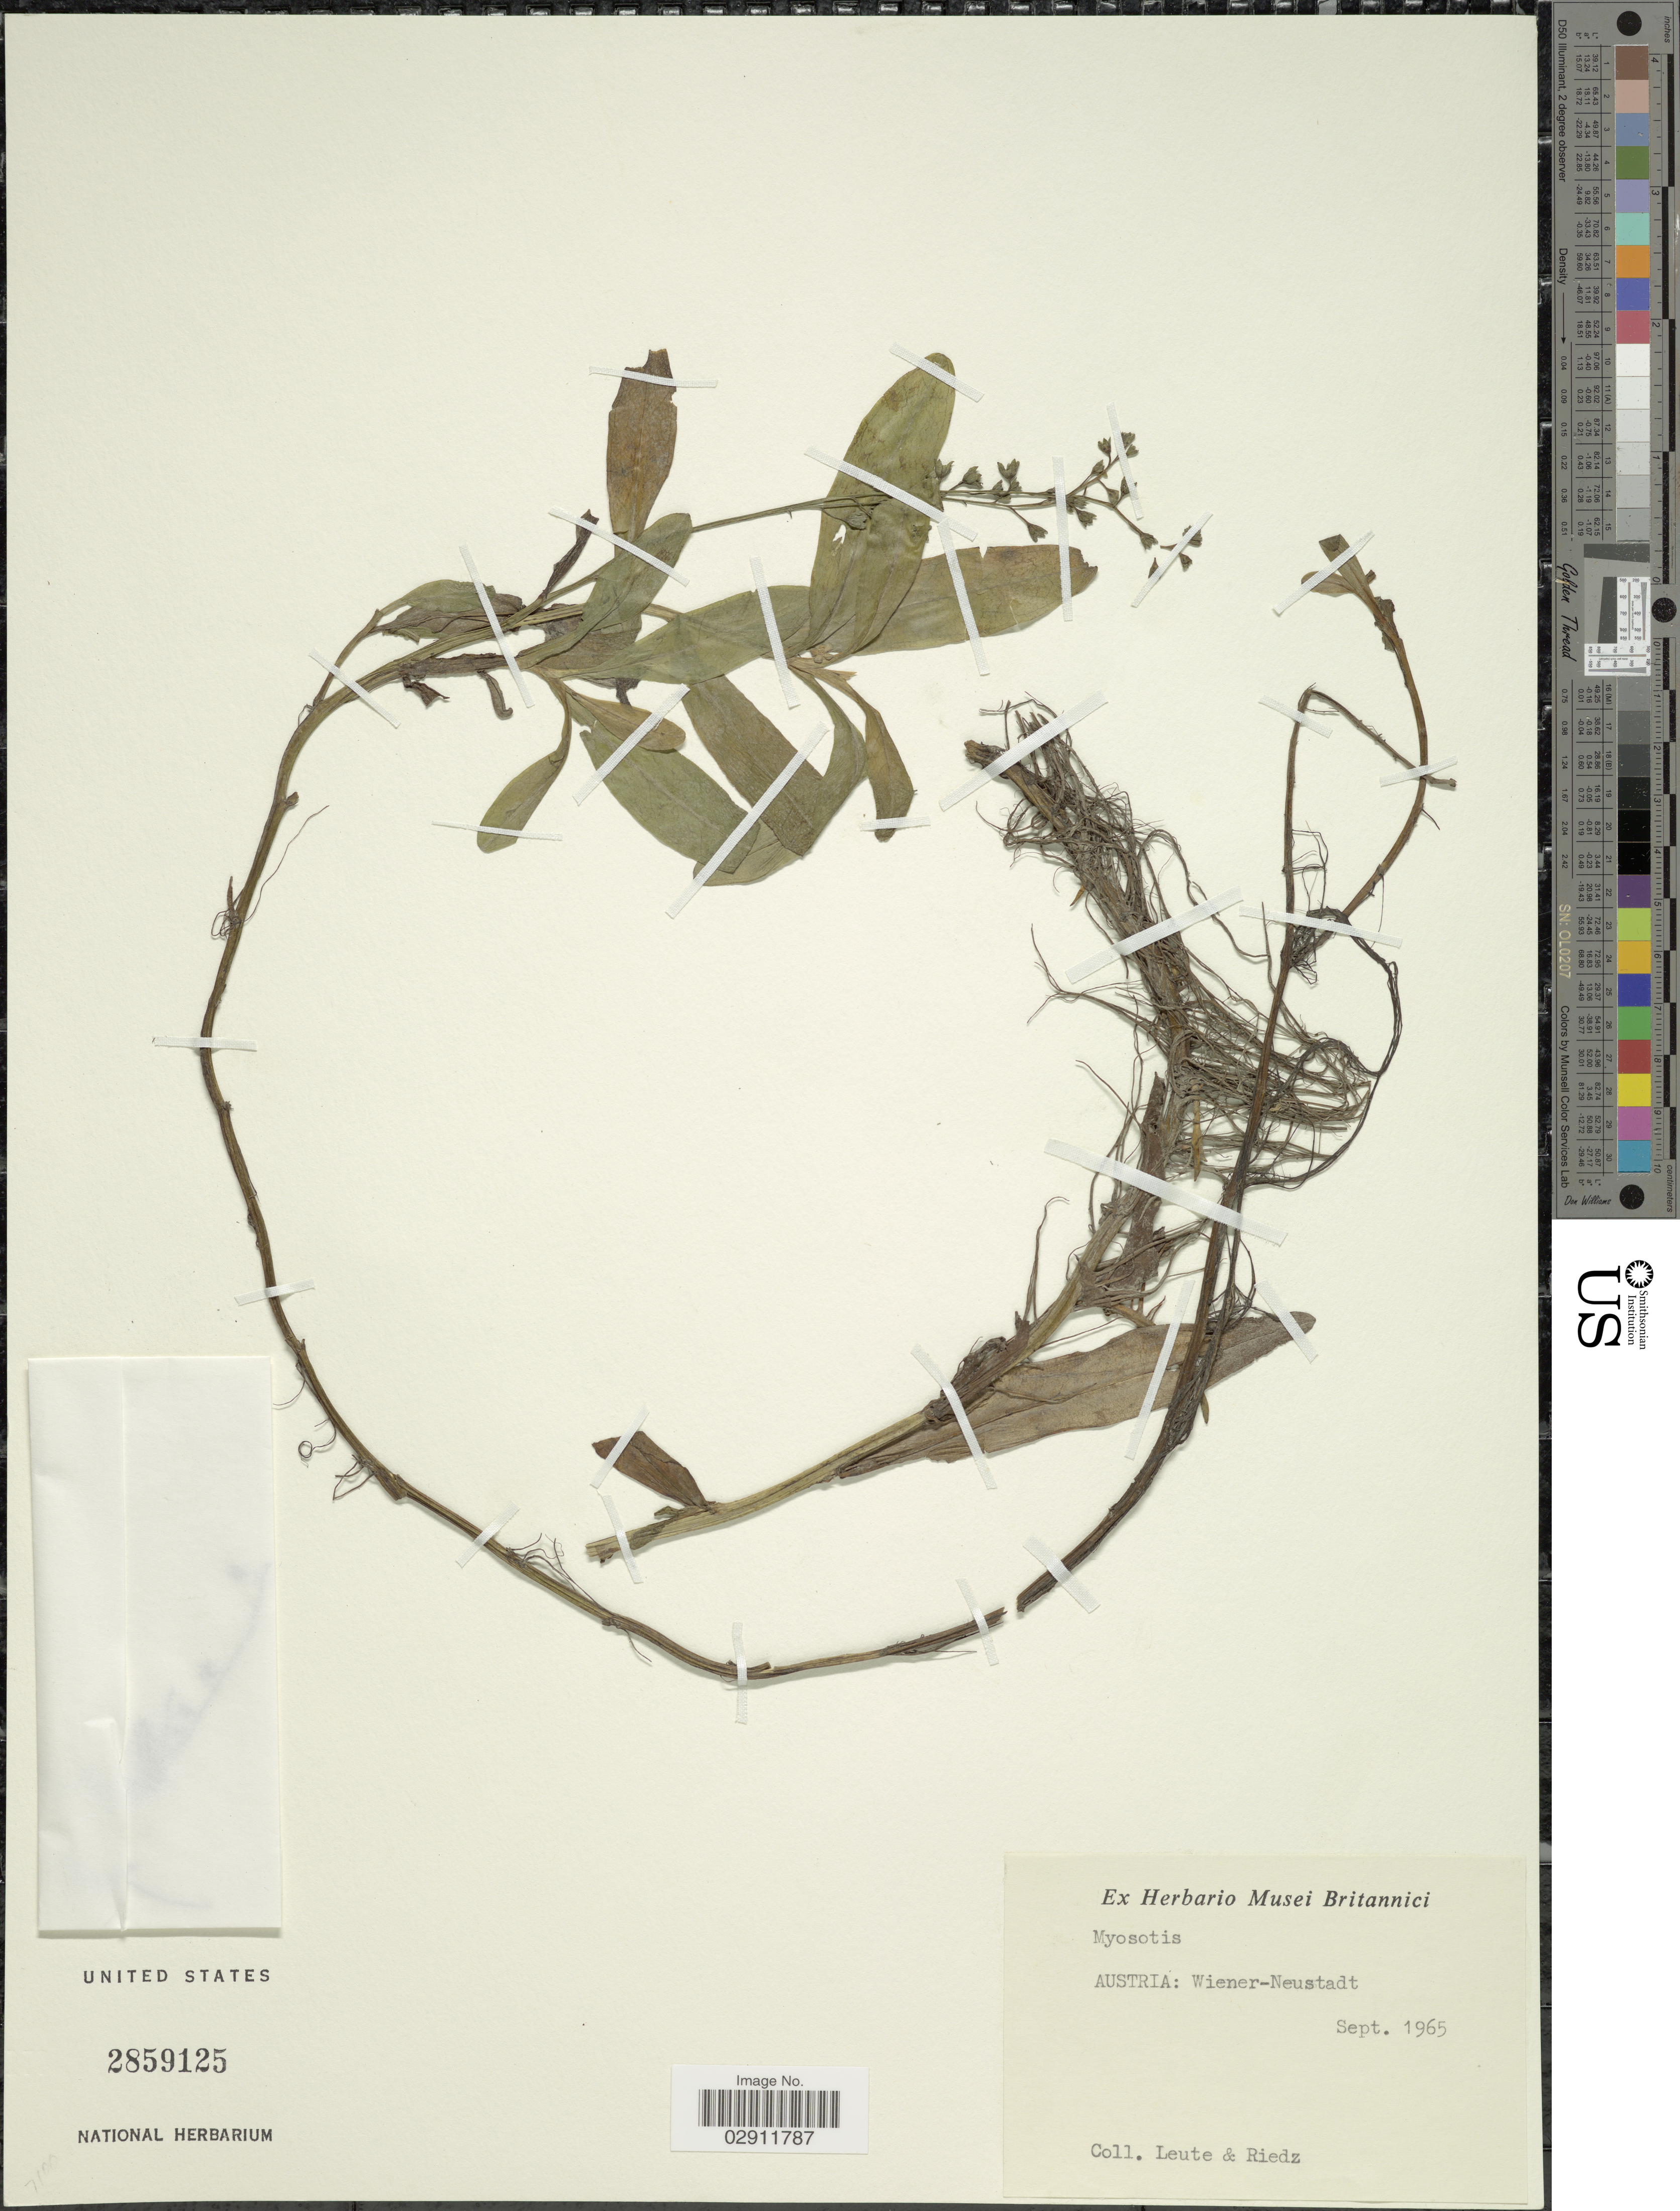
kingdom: Plantae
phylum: Tracheophyta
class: Magnoliopsida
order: Boraginales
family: Boraginaceae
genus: Myosotis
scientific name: Myosotis sp.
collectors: Leute & Riedz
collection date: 1965-09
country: Austria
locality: Wiener-Neustadt.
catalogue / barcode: US 2859125